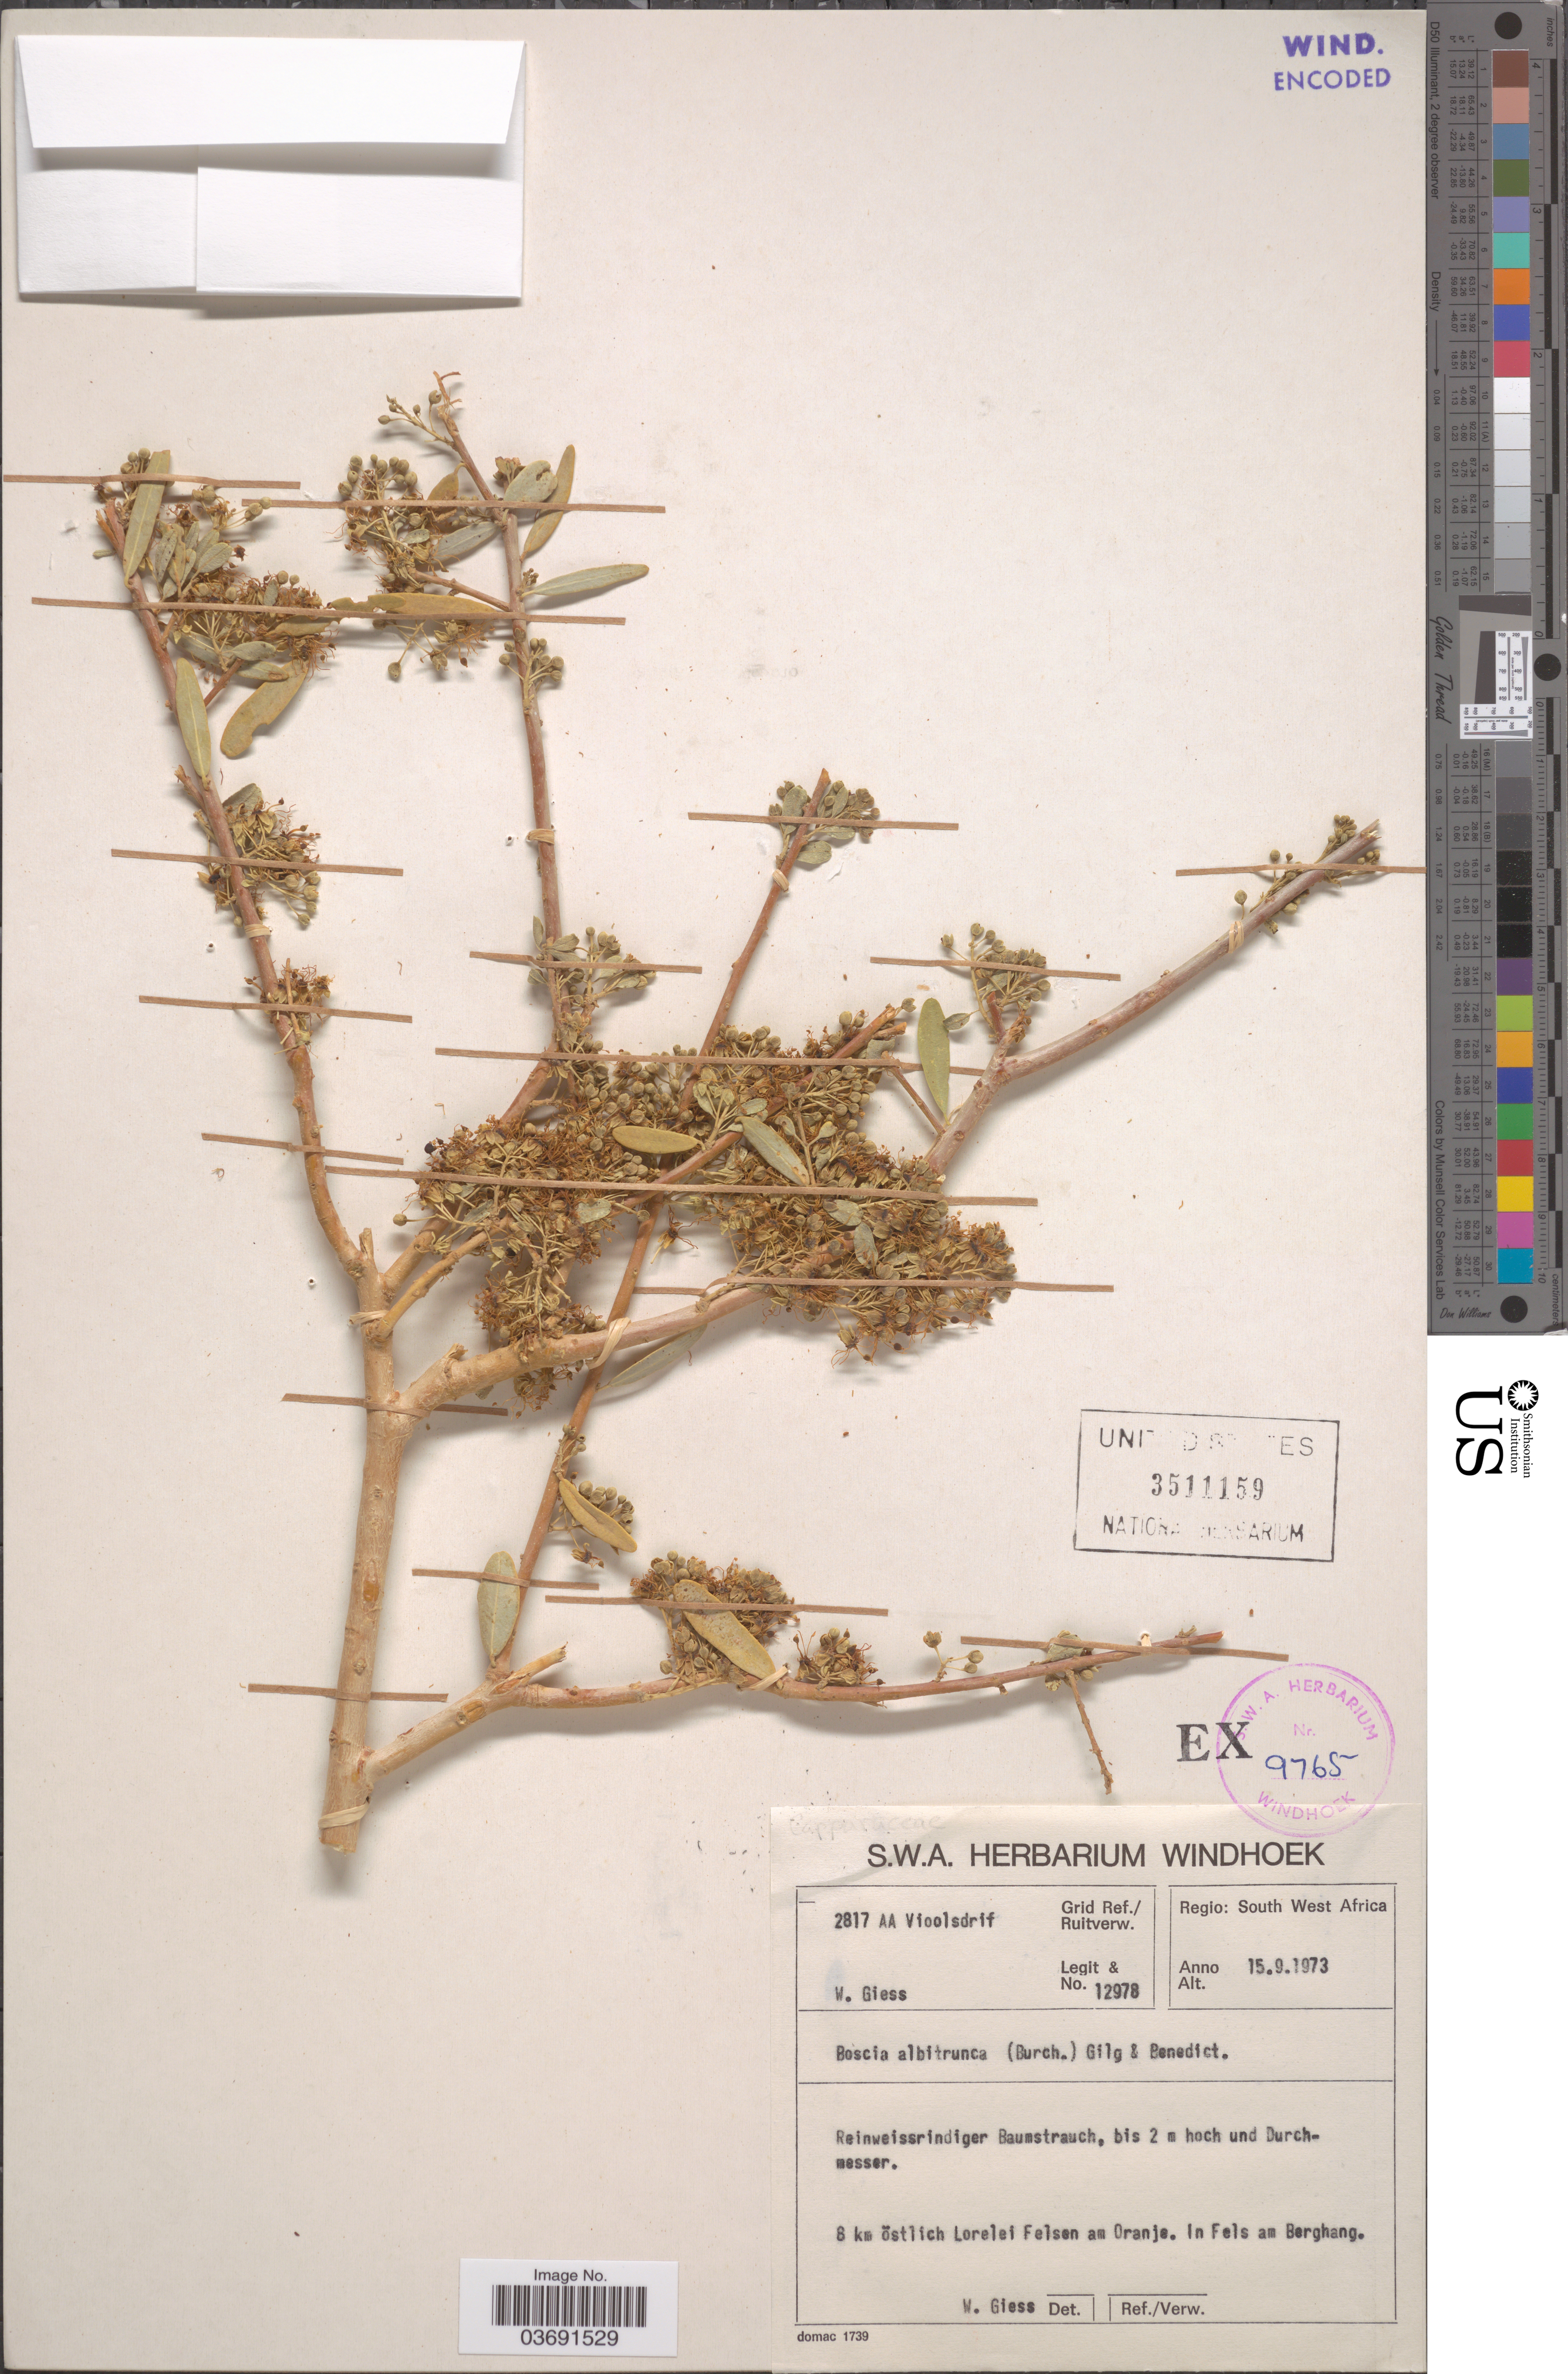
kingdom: Plantae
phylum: Tracheophyta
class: Magnoliopsida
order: Brassicales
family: Capparaceae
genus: Boscia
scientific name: Boscia albitrunca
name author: (Burch.) Gilg & Gilg-Ben.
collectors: W. Giess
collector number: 12978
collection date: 1973-09-15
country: Namibia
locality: Grid Ref./Ruitverw. 2817 AA Vioolsdrif. Regio: South West Africa. Reinweissrindiger Baumstrauch, bis 2 m hoch und Durchmesser.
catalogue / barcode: US 3511159